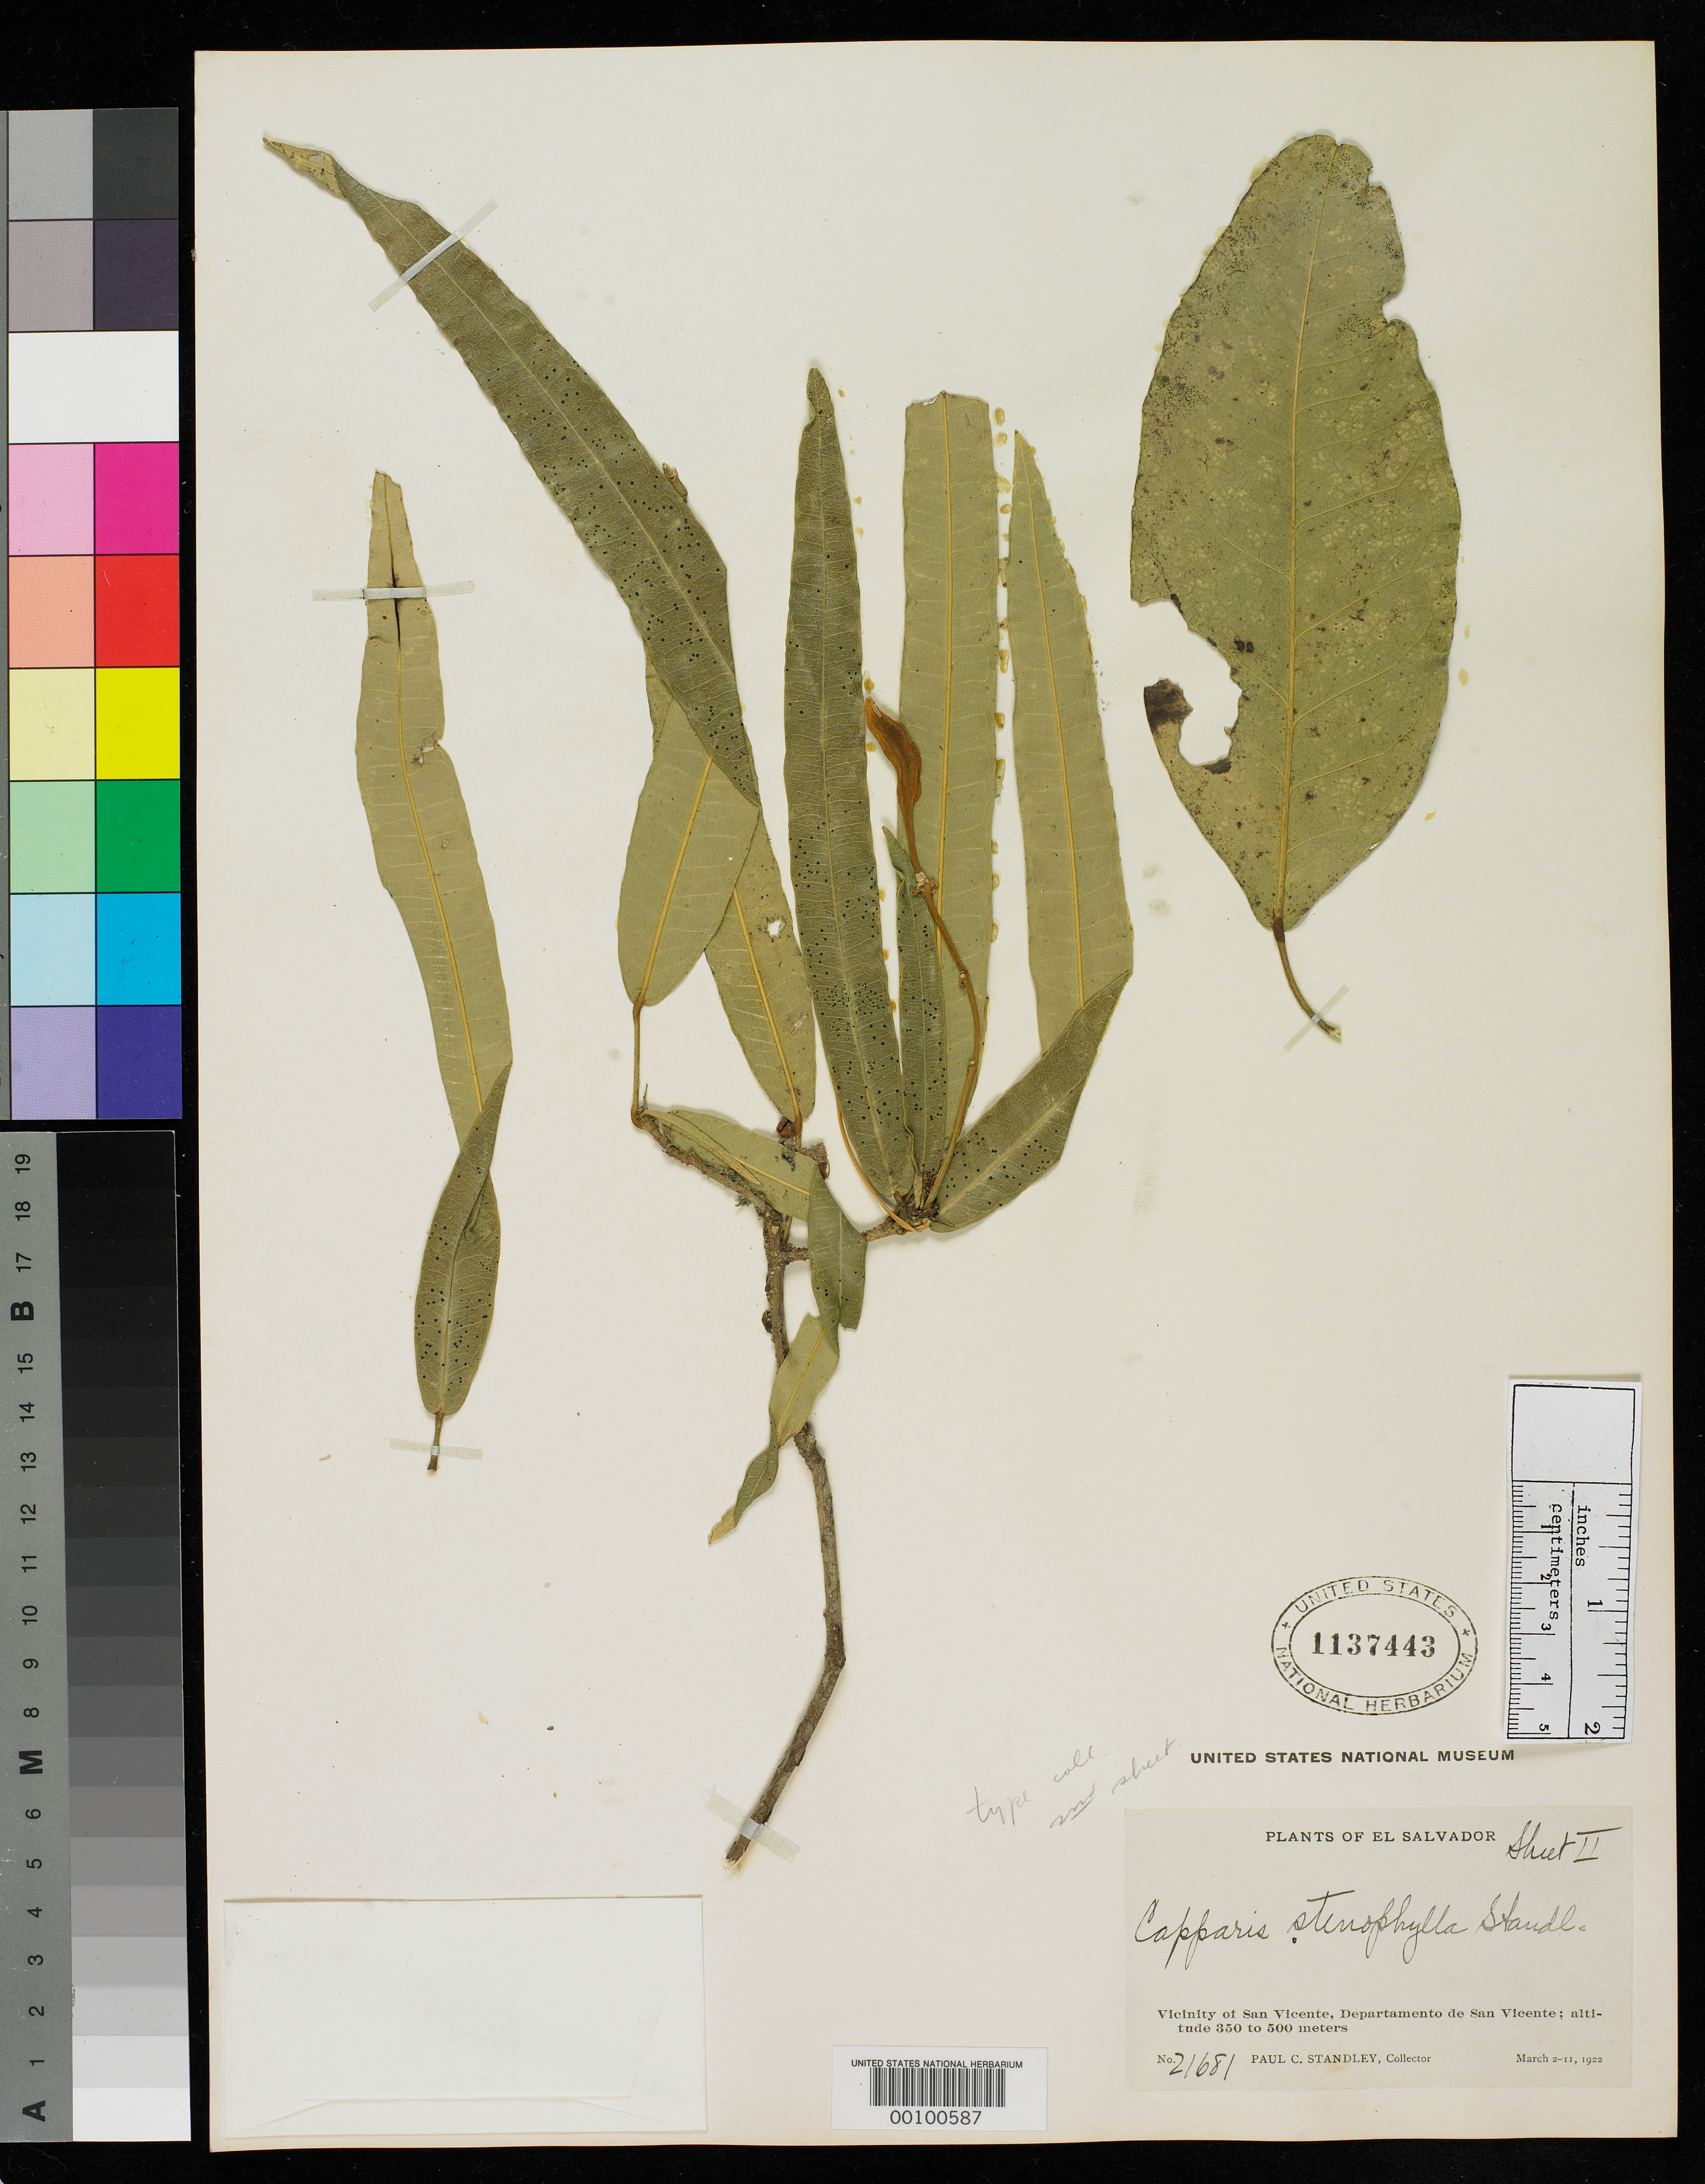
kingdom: Plantae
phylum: Tracheophyta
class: Magnoliopsida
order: Brassicales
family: Capparaceae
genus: Capparis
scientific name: Capparis stenophylla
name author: Standl.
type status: Isotype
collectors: P. C. Standley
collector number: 21681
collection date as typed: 02 Mar 1922 to 11 Mar 1922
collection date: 1922-03-02/1922-03-11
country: El Salvador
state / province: San Vincente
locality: Vicinity of San Vicente.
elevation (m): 350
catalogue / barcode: US 1137443